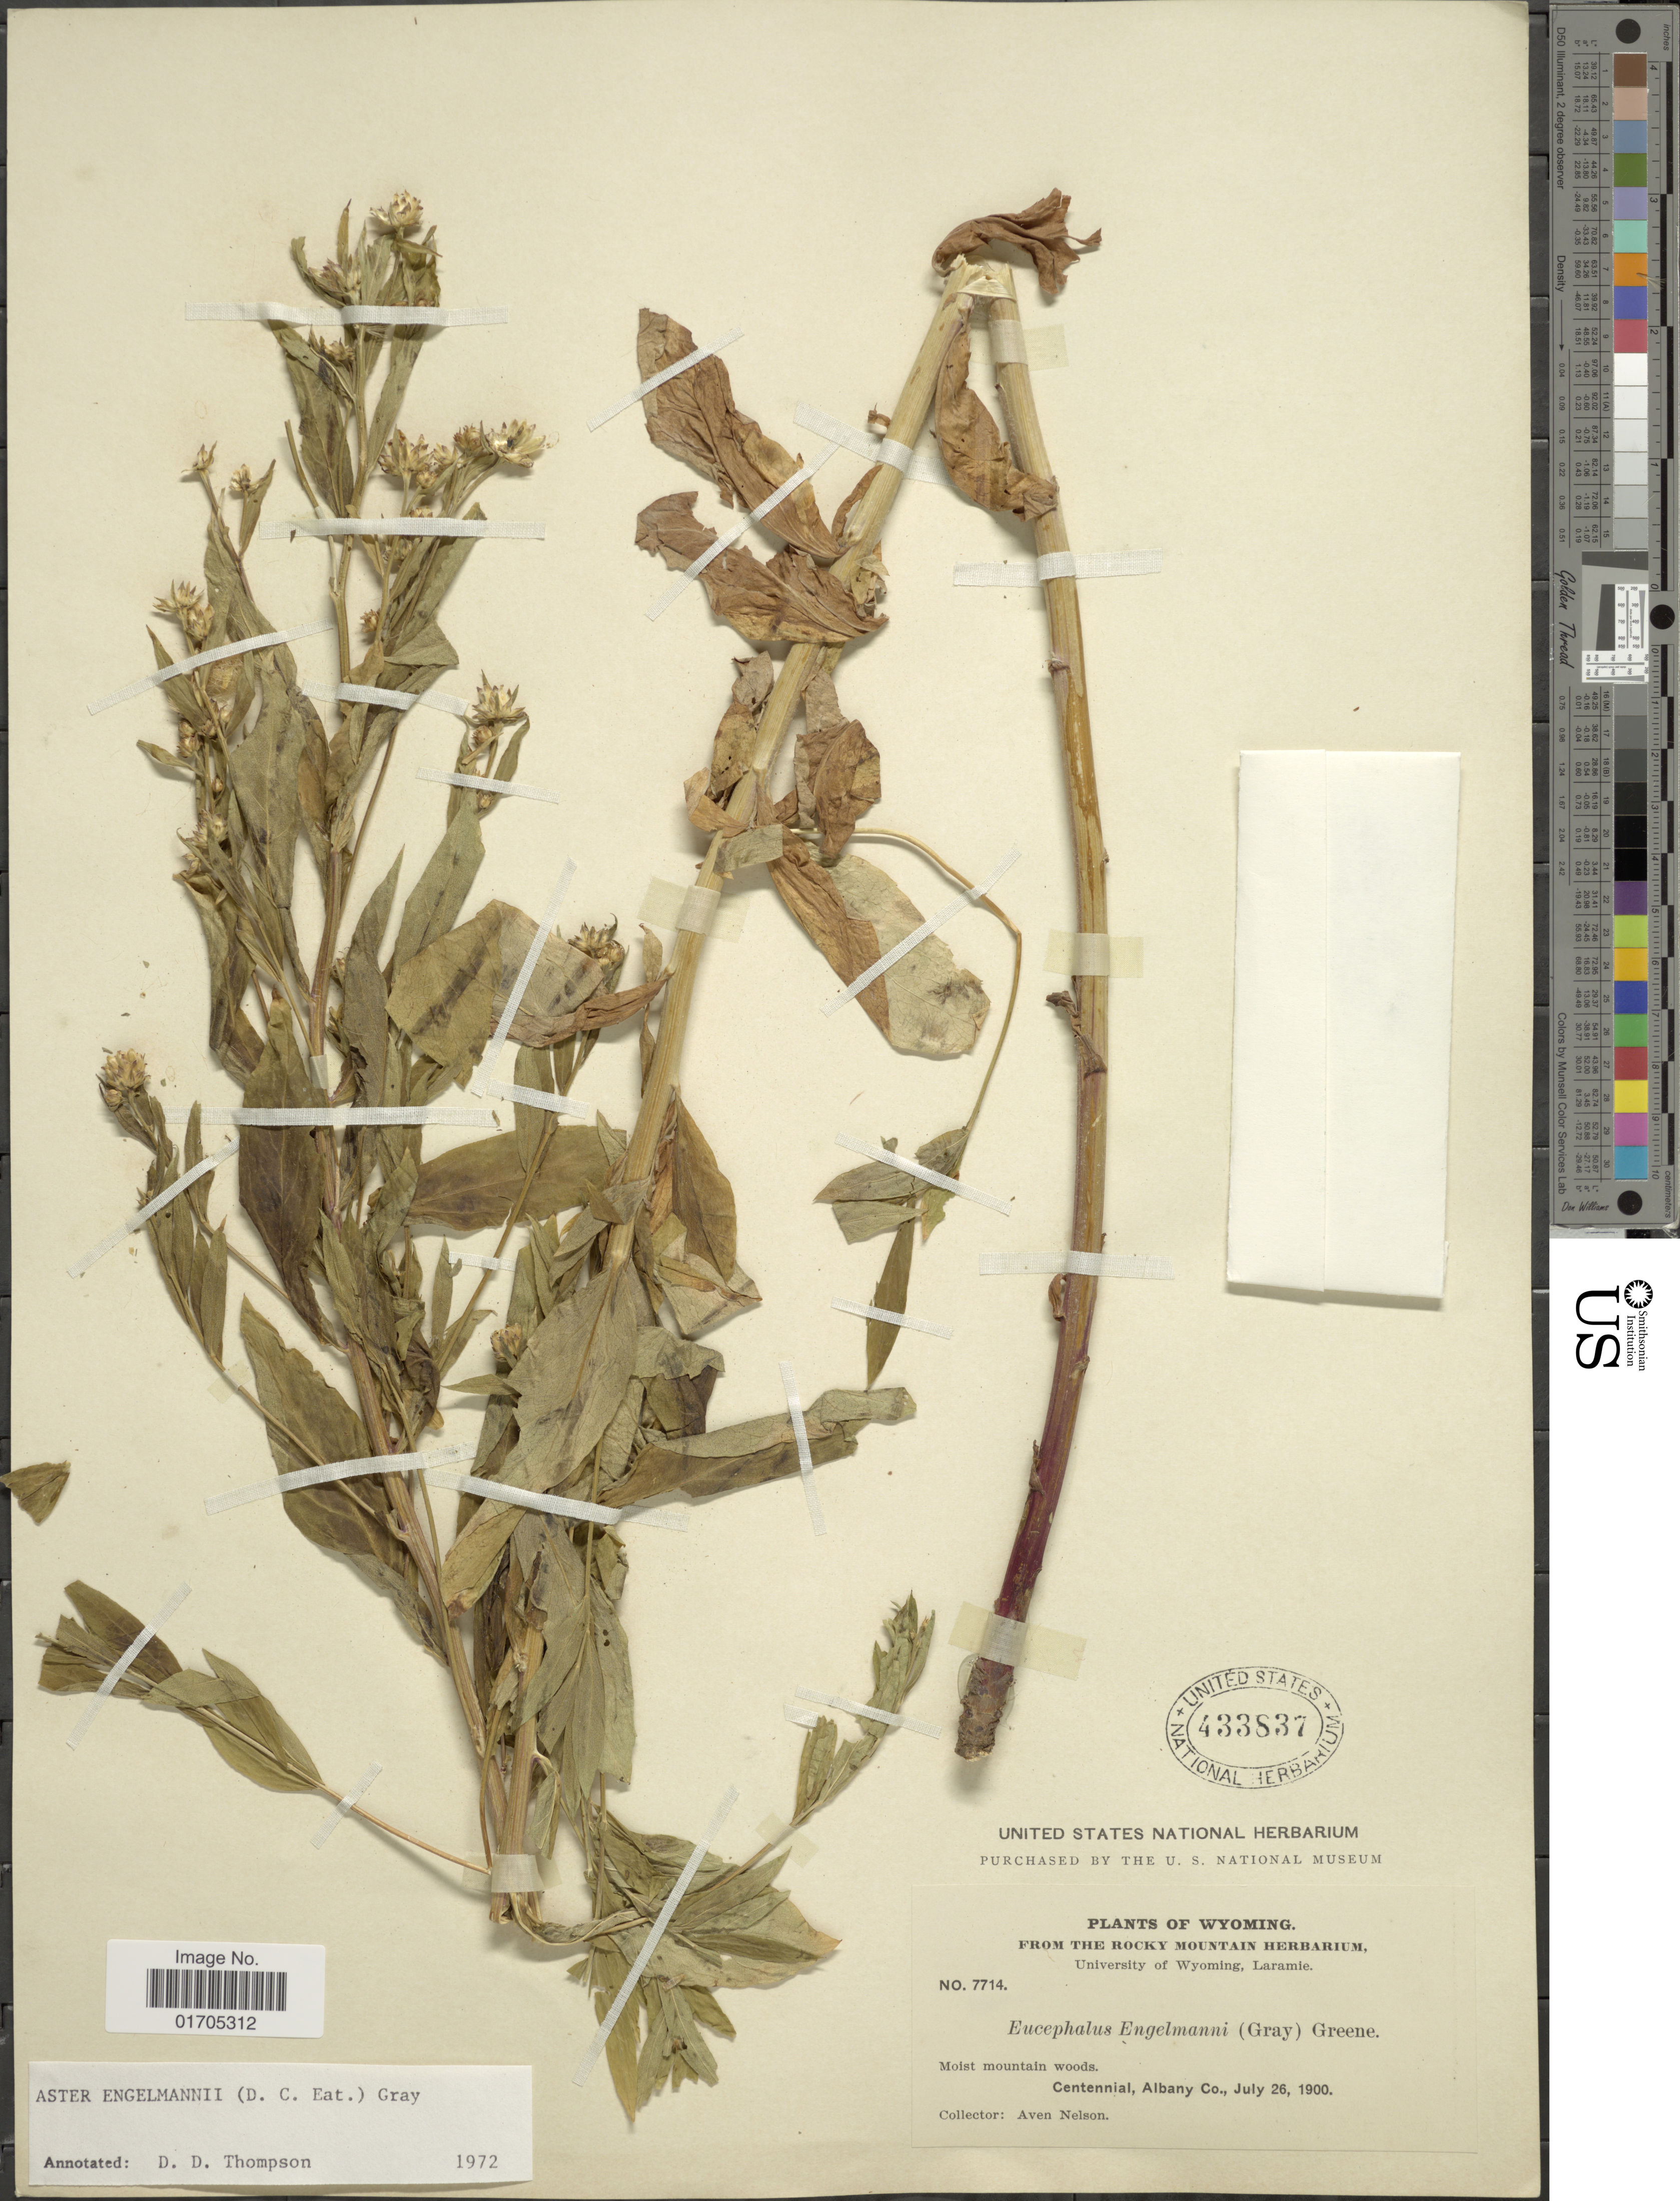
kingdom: Plantae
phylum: Tracheophyta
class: Magnoliopsida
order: Asterales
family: Asteraceae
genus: Eucephalus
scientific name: Eucephalus engelmannii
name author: (D.C. Eaton) Greene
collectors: A. Nelson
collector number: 7714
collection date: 1900-07-26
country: United States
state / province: Wyoming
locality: Moist mountain woods, Centennial, Albany Co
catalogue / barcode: US 433837